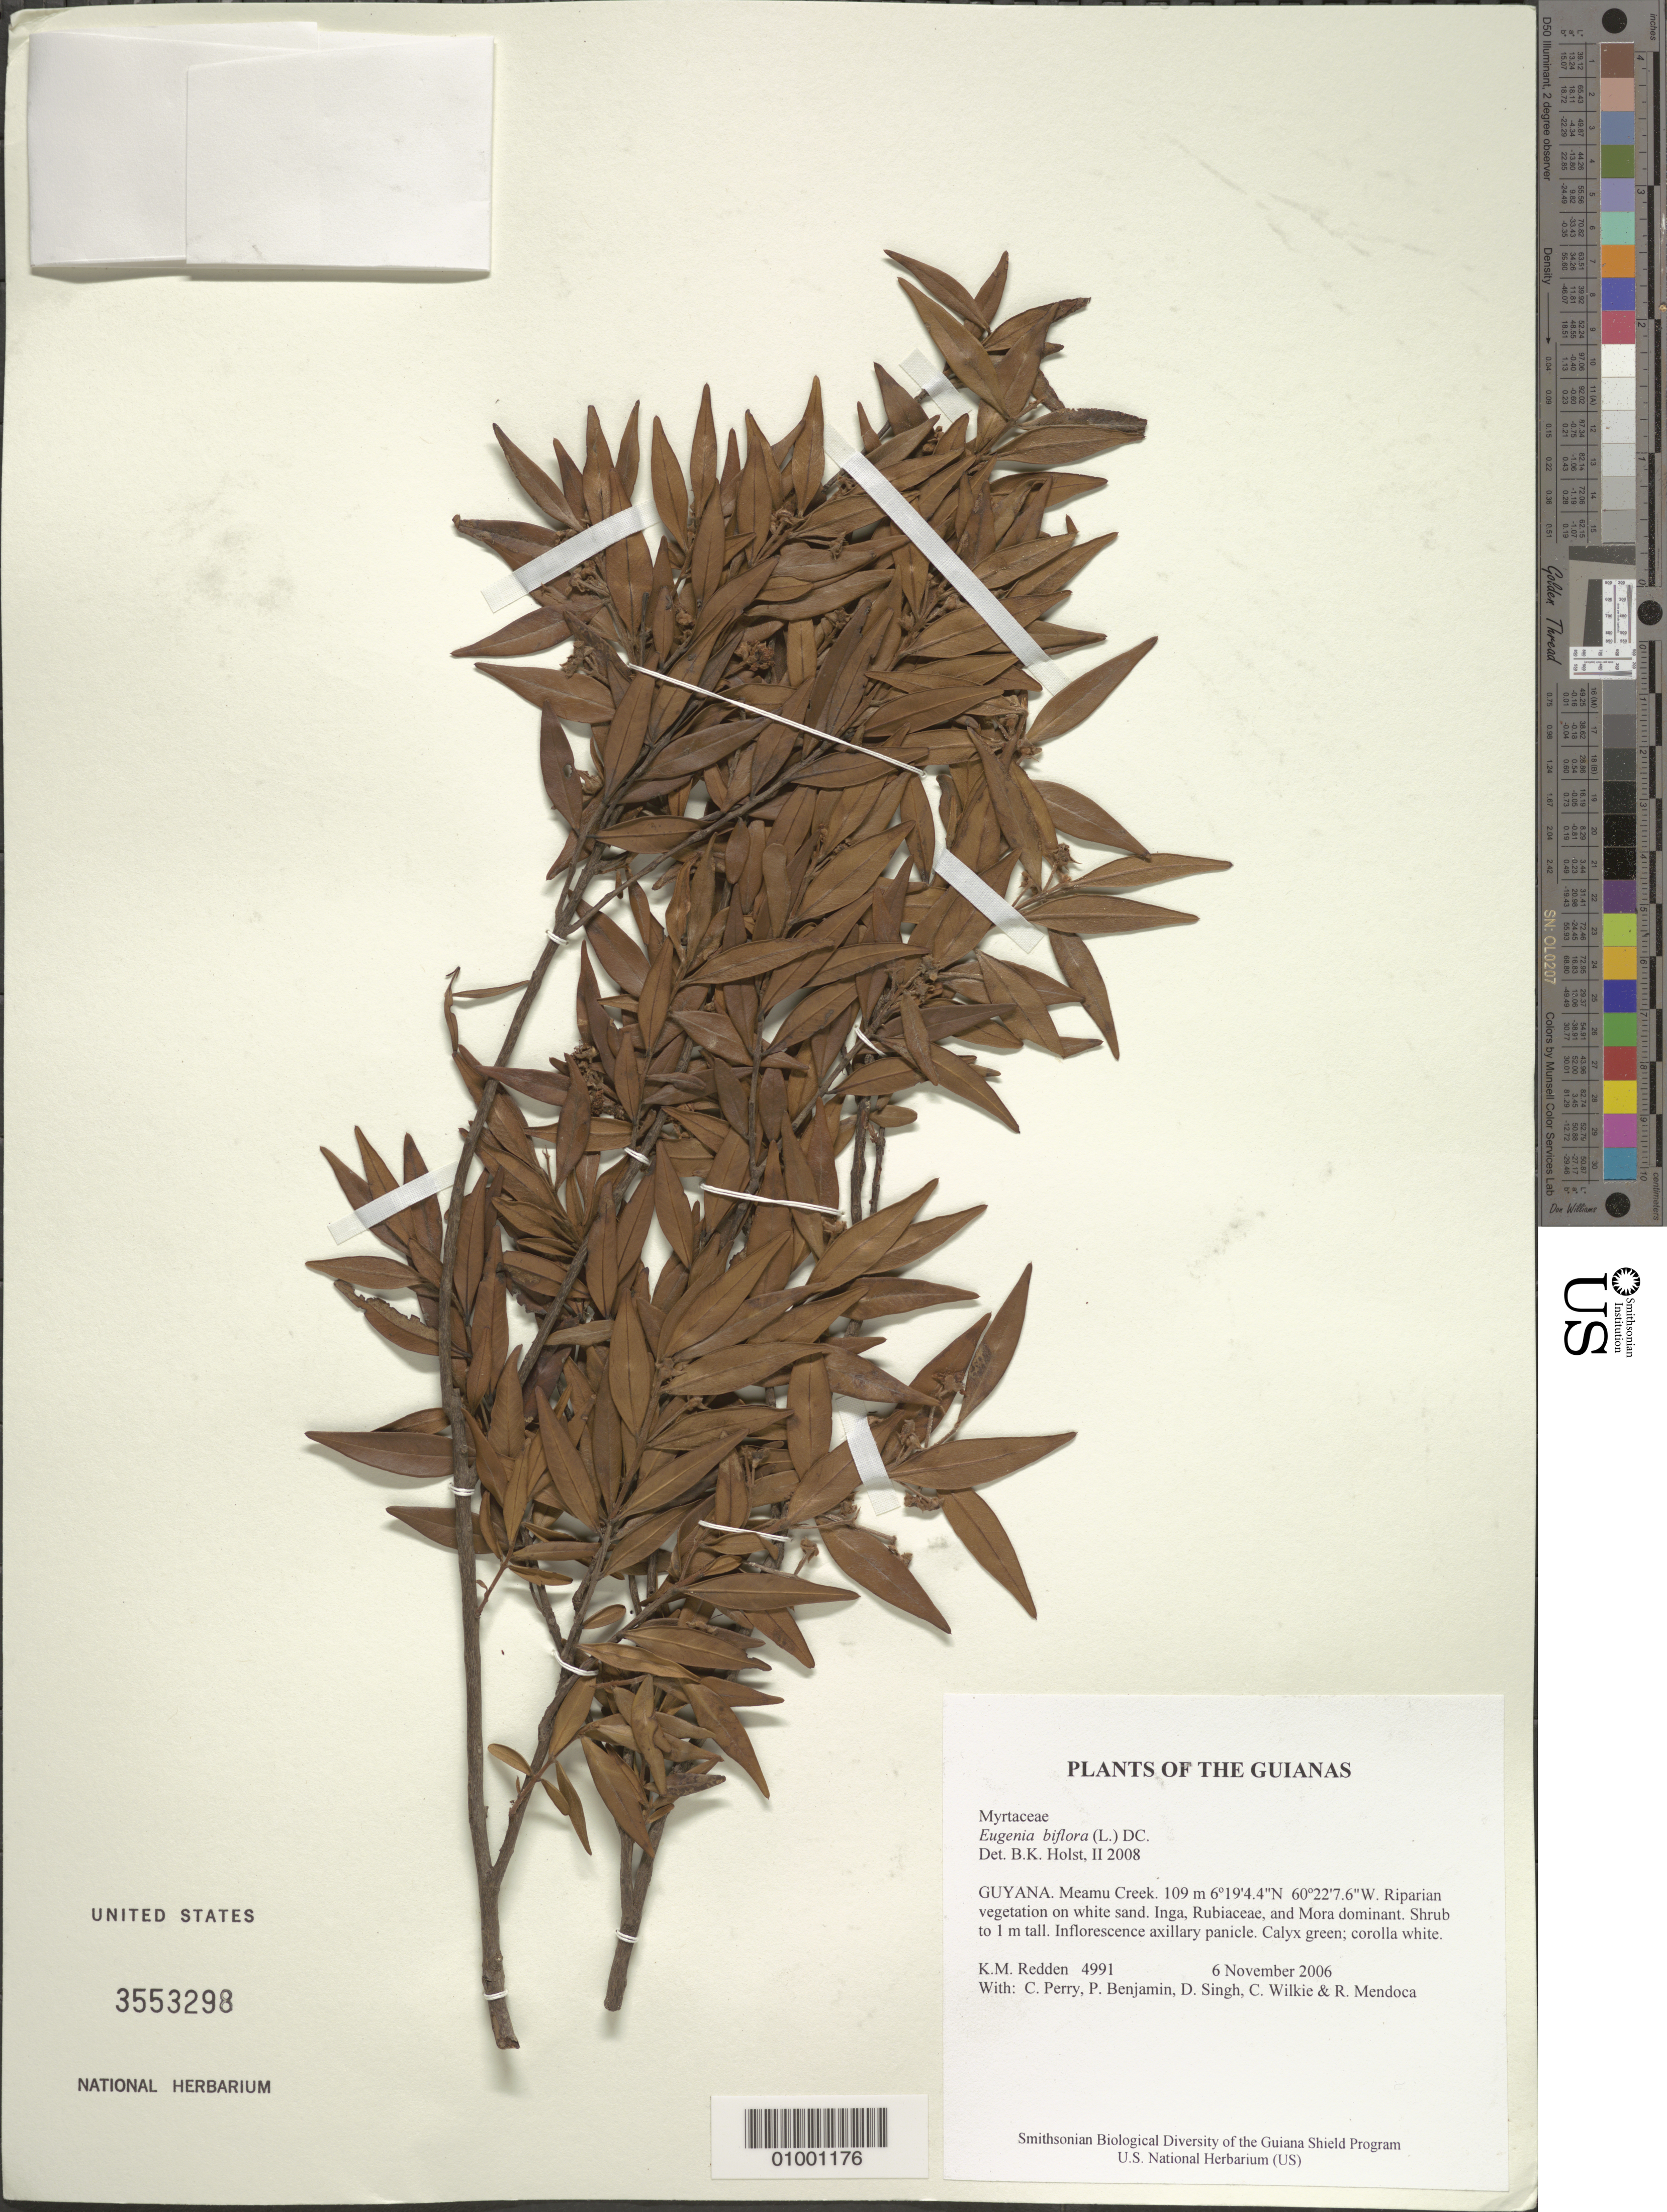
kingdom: Plantae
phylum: Tracheophyta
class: Magnoliopsida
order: Myrtales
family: Myrtaceae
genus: Eugenia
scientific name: Eugenia biflora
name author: (L.) DC.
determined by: Holst, Bruce K.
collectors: K. M. Redden, C. Perry, P. Benjamin, D. Singh, C. Wilkie & R. Mendoca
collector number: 4991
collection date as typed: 6 November 2006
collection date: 2006-11-06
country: Guyana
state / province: Cuyuni-Mazaruni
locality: Meamu Creek.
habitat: Riparian vegetation on white sand. Inga, Rubiaceae, and Mora dominant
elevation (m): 109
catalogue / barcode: US 3553298